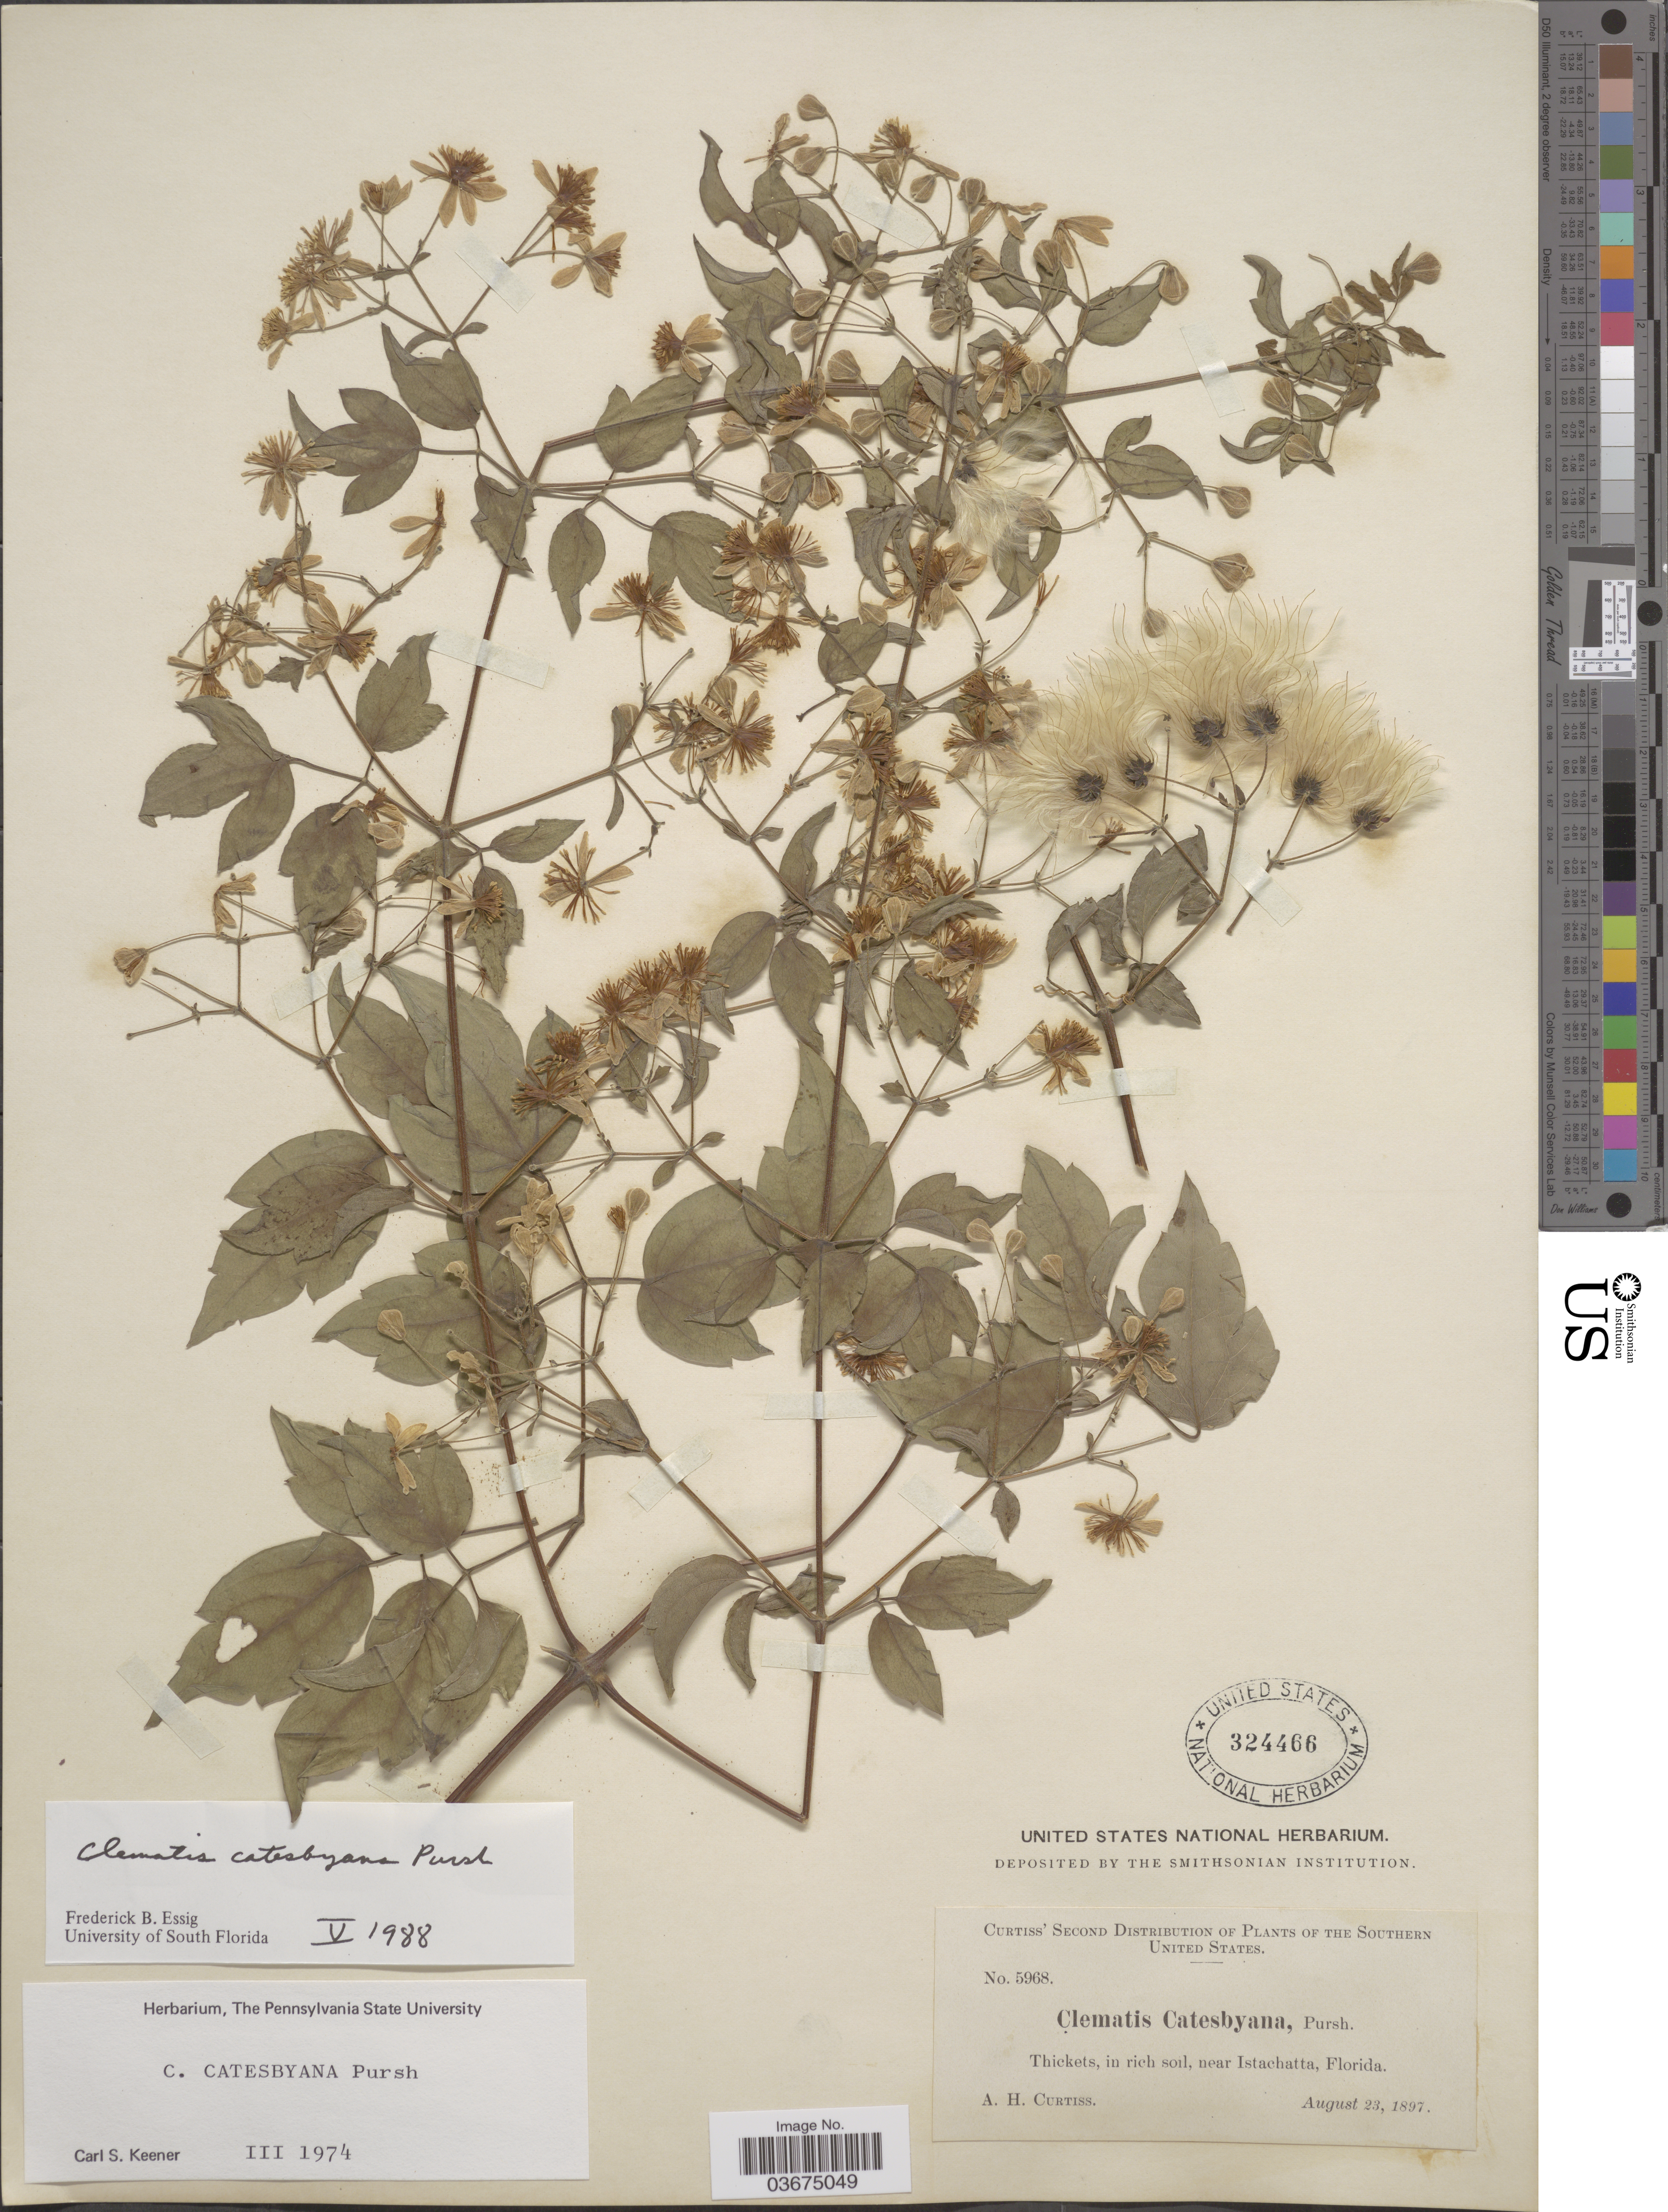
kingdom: Plantae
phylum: Tracheophyta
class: Magnoliopsida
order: Ranunculales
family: Ranunculaceae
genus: Clematis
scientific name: Clematis catesbyana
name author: Pursh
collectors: A. H. Curtiss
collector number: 5968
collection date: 1897-08-23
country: United States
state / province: Florida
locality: The Southern United States. Thickets, in rich soil, near Istachatta.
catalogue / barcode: US 324466